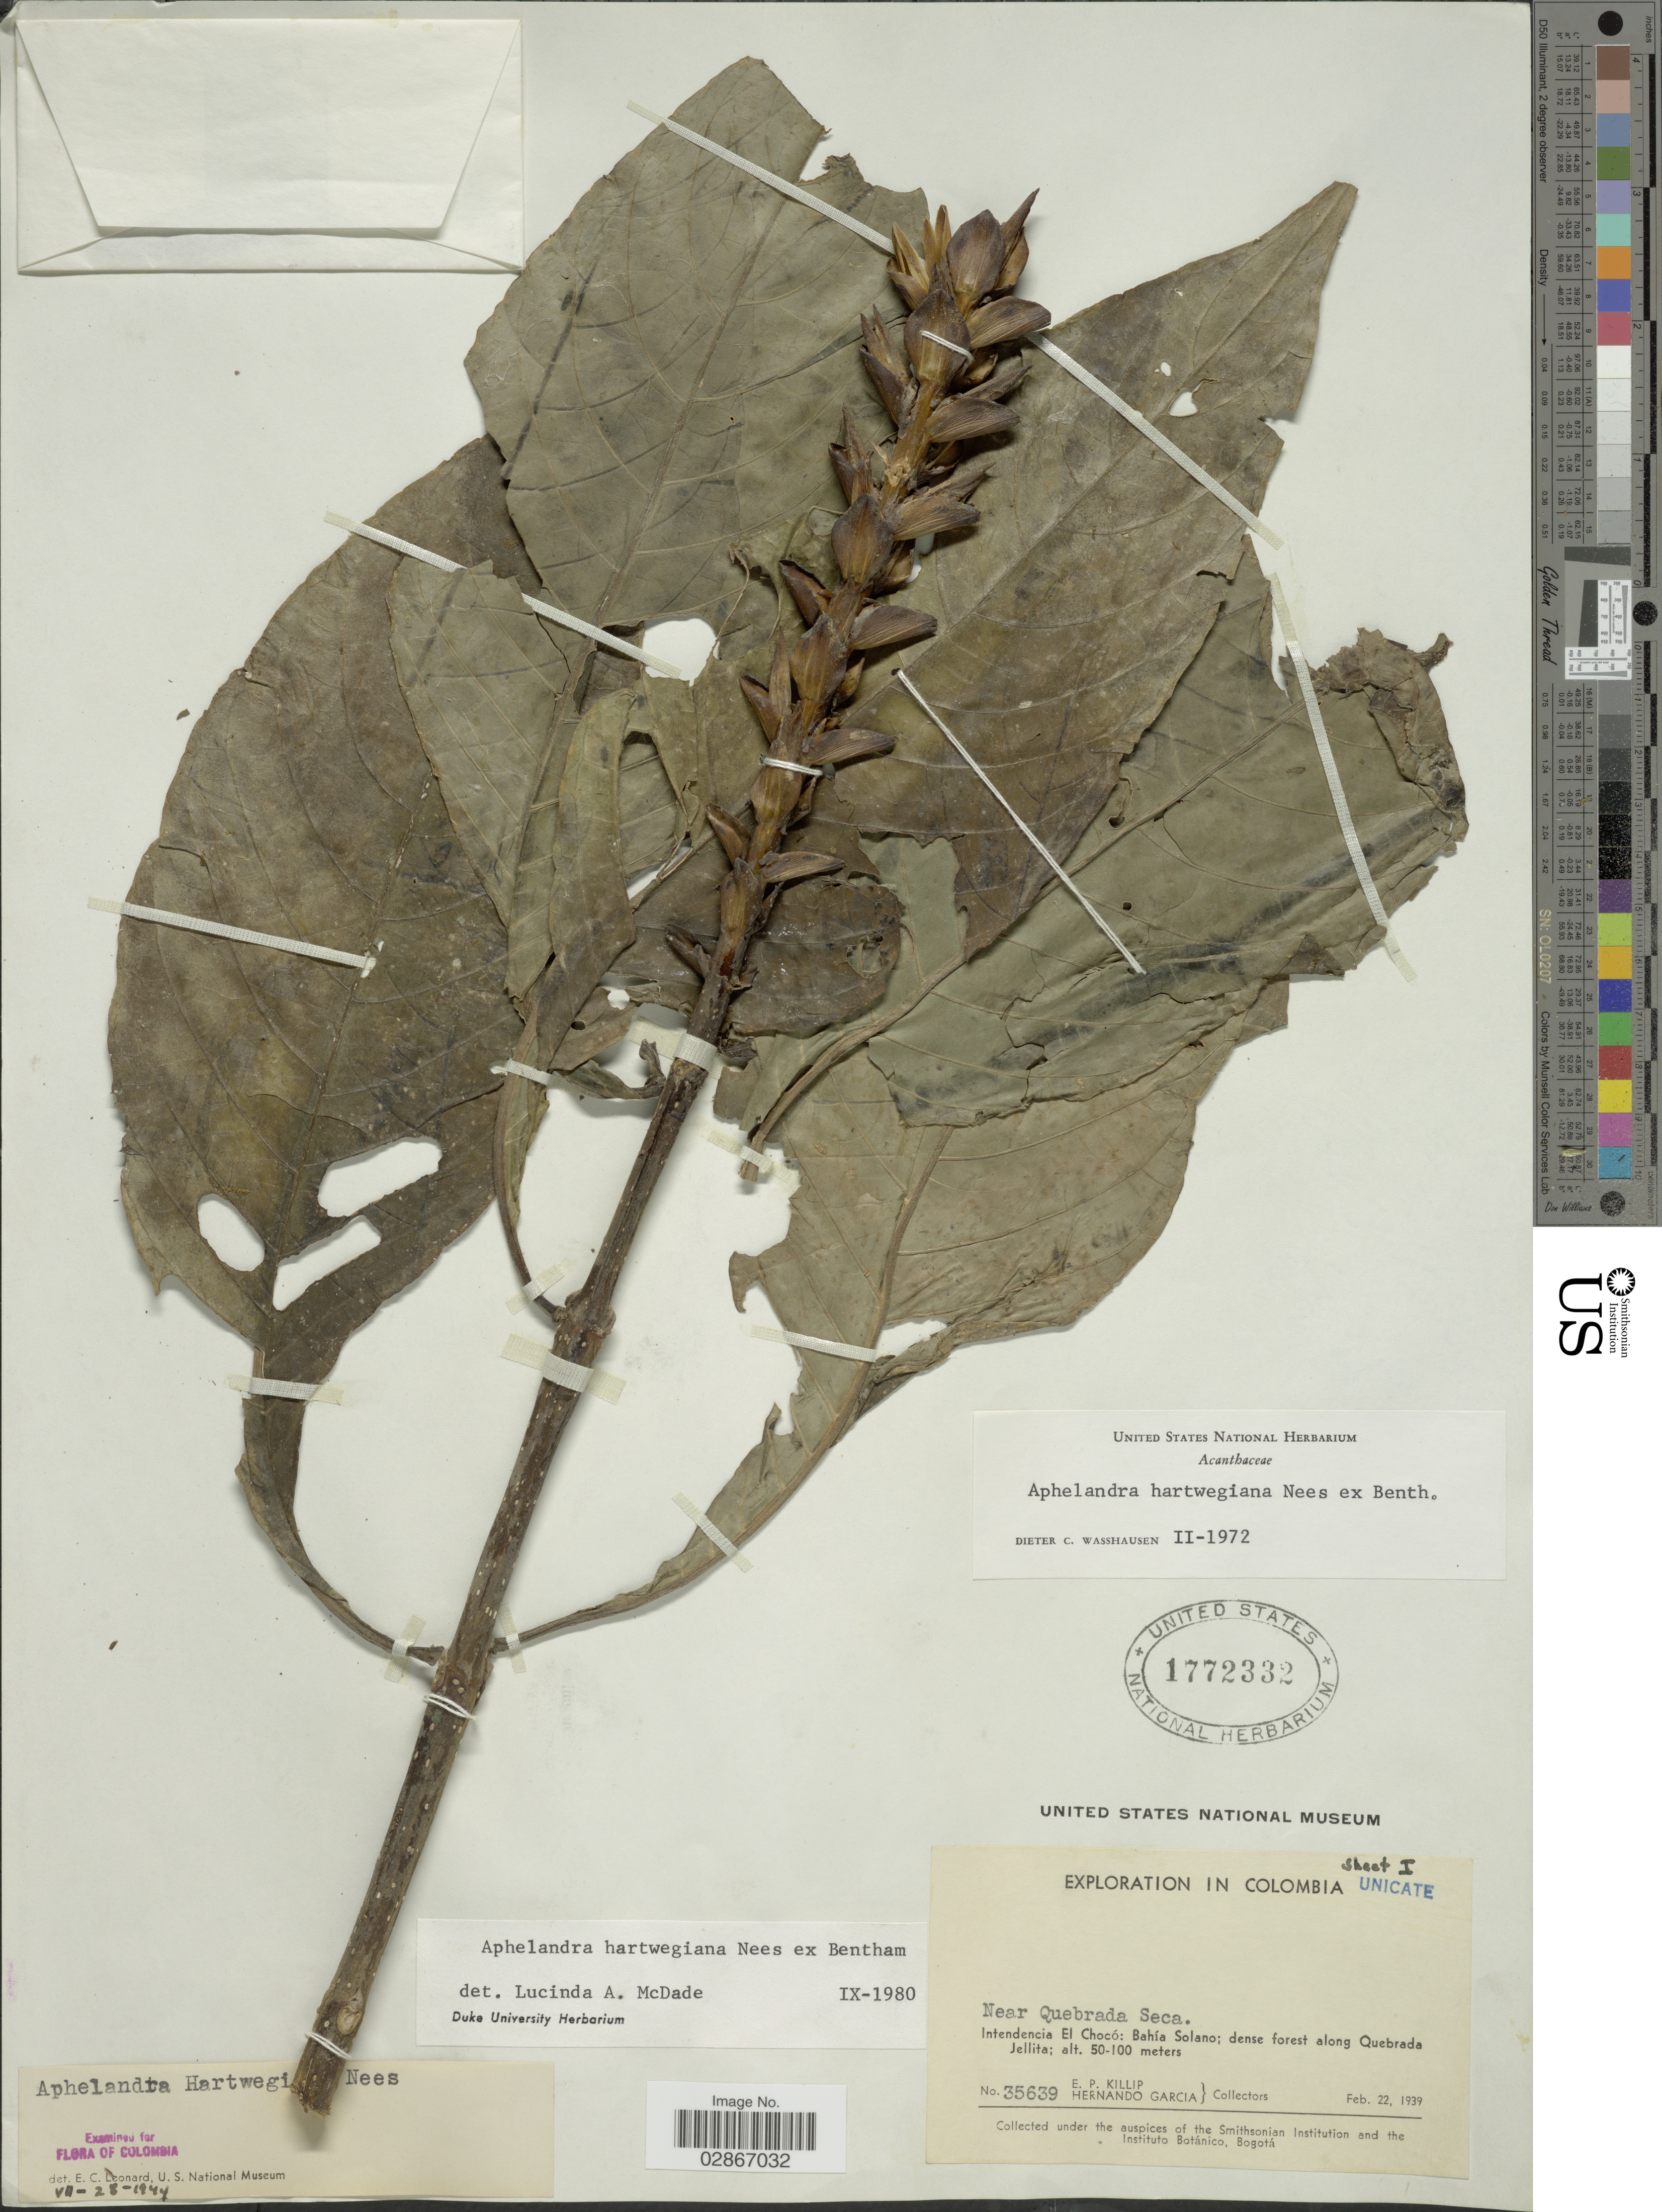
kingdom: Plantae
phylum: Tracheophyta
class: Magnoliopsida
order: Lamiales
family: Acanthaceae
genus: Aphelandra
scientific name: Aphelandra hartwegiana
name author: Nees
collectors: E. P. Killip & H. Garcia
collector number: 35639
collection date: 1939-02-22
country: Colombia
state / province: Chocó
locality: Near Quebrada Seca. Intendencia El Chocó: Bahía Solano; dense forest along Quebrada Jellita.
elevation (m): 50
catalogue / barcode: US 1772332